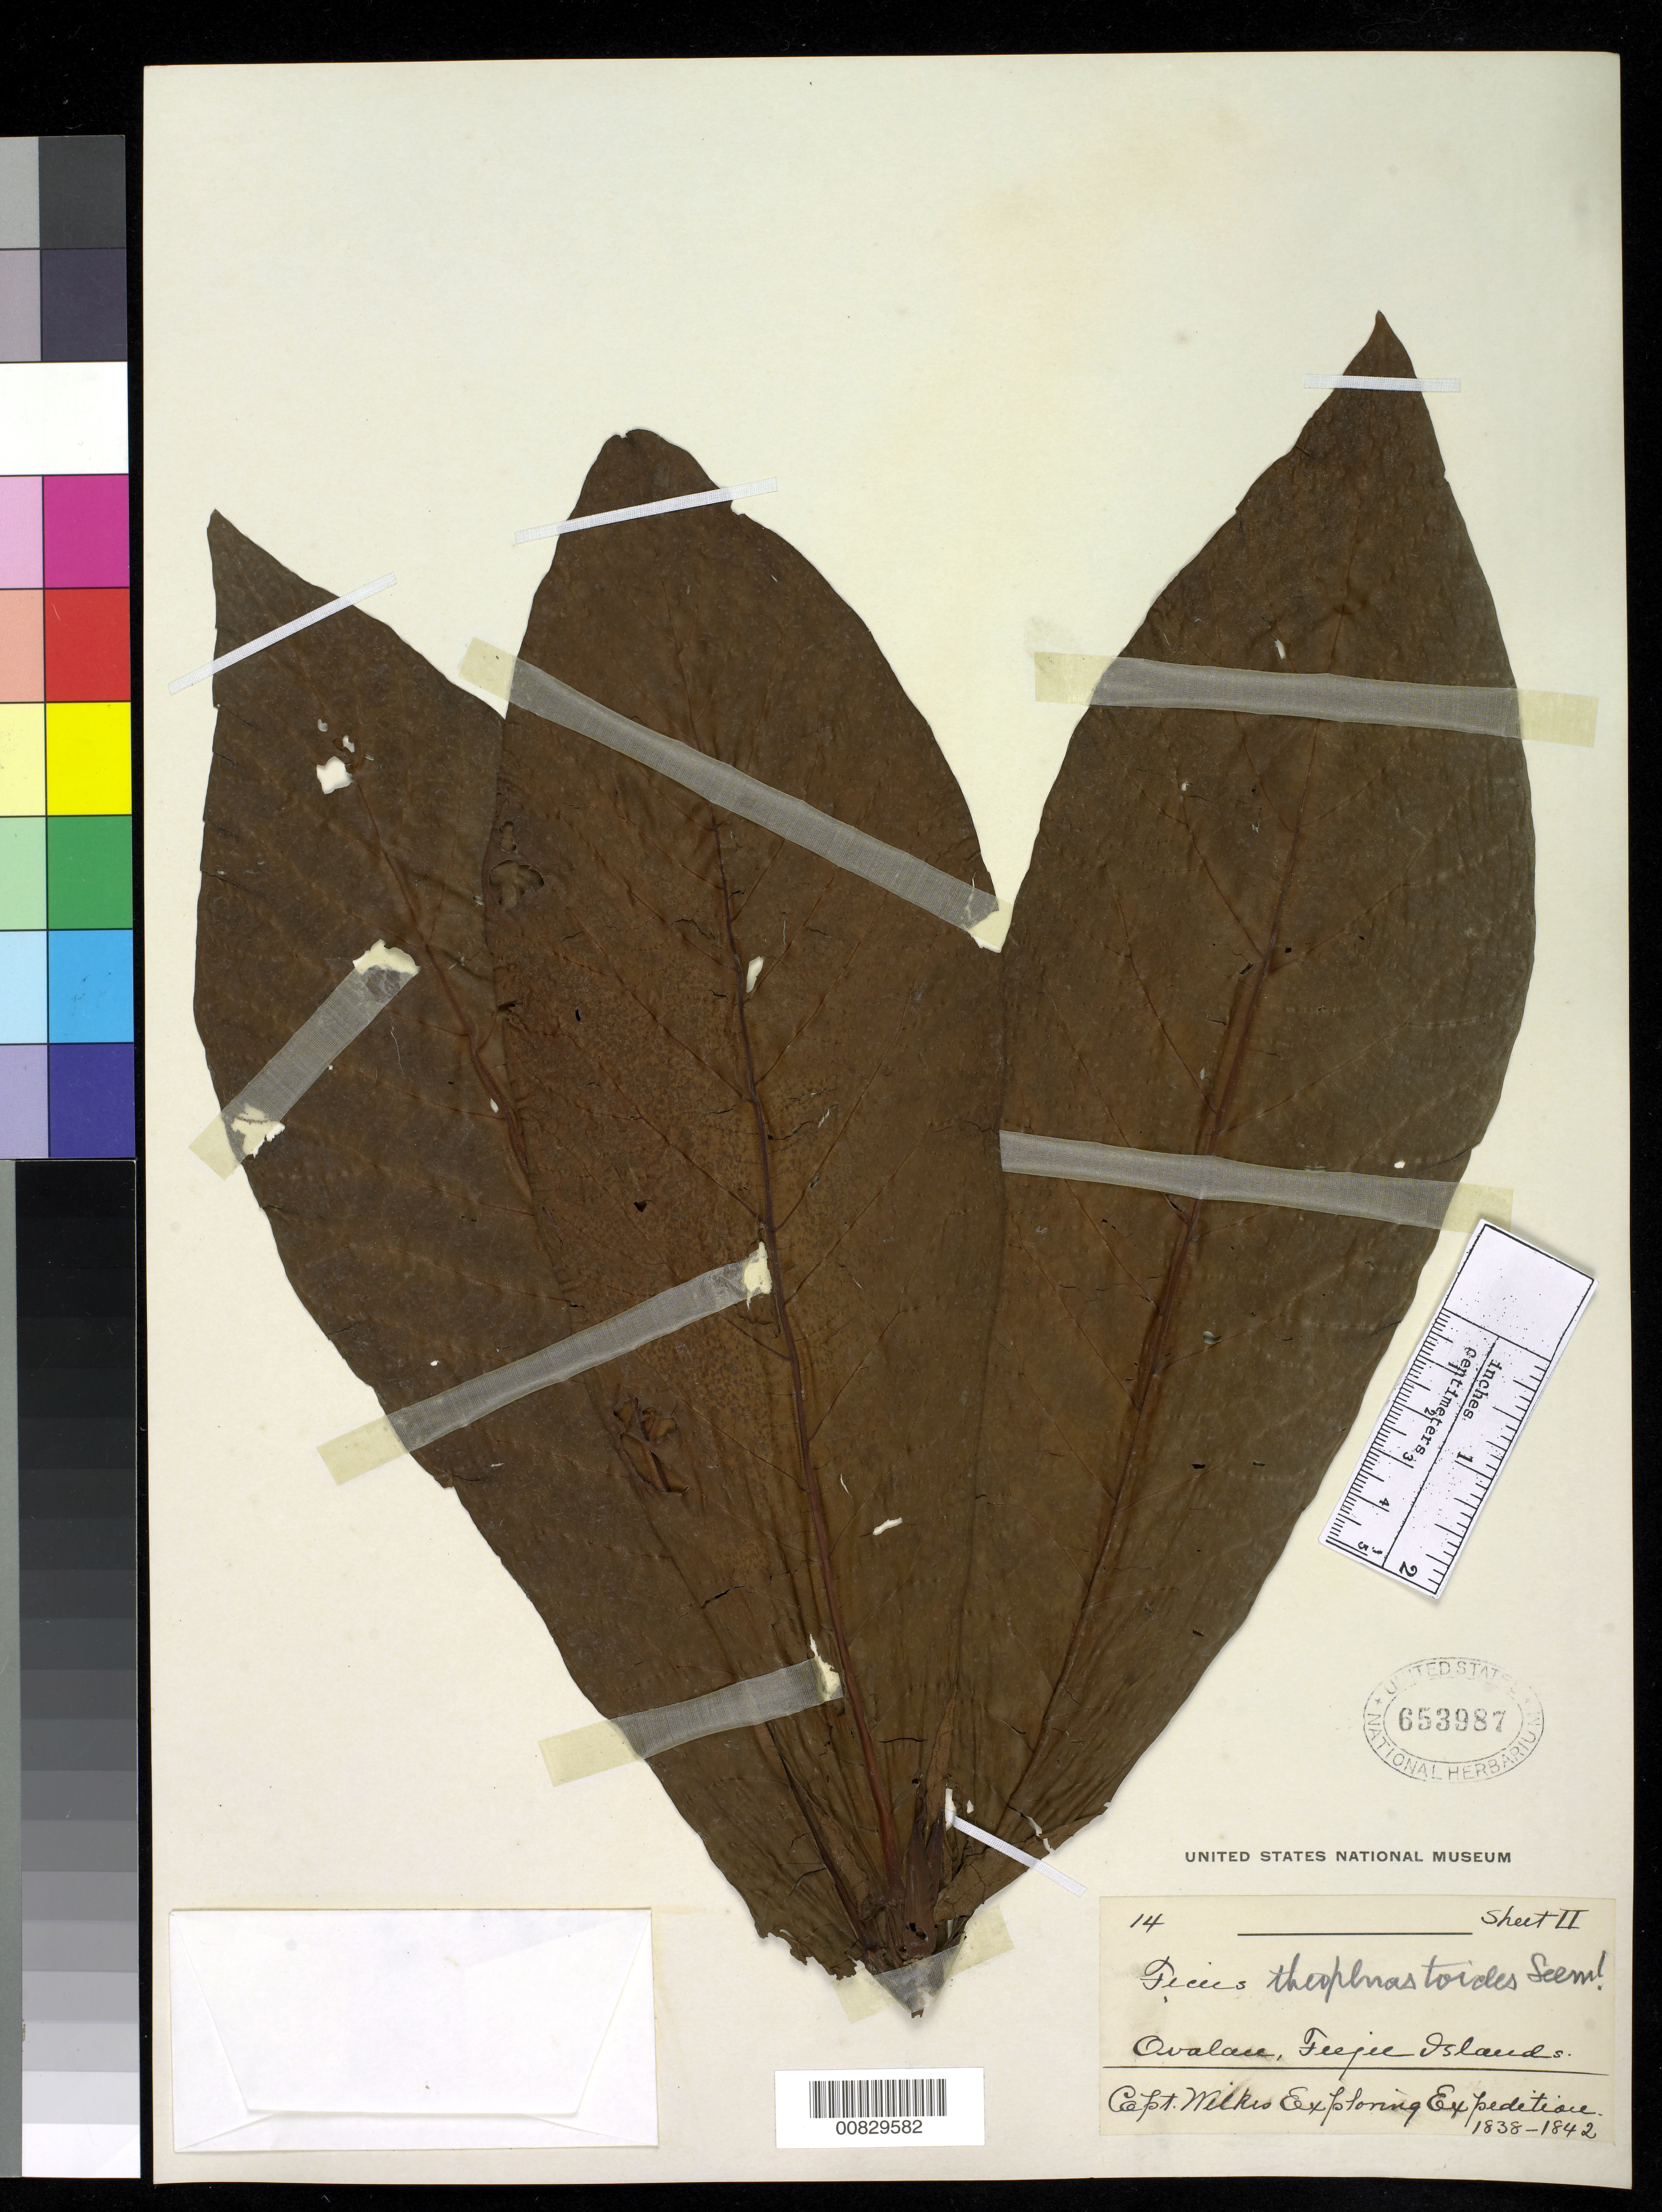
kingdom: Plantae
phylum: Tracheophyta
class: Magnoliopsida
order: Rosales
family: Moraceae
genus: Ficus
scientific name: Ficus theophrastoides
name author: Seem.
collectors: Wilkes Explor. Exped.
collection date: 1838/1842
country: Fiji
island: Ovalau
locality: Ovalau, Feejee Islands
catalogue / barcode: US 653987